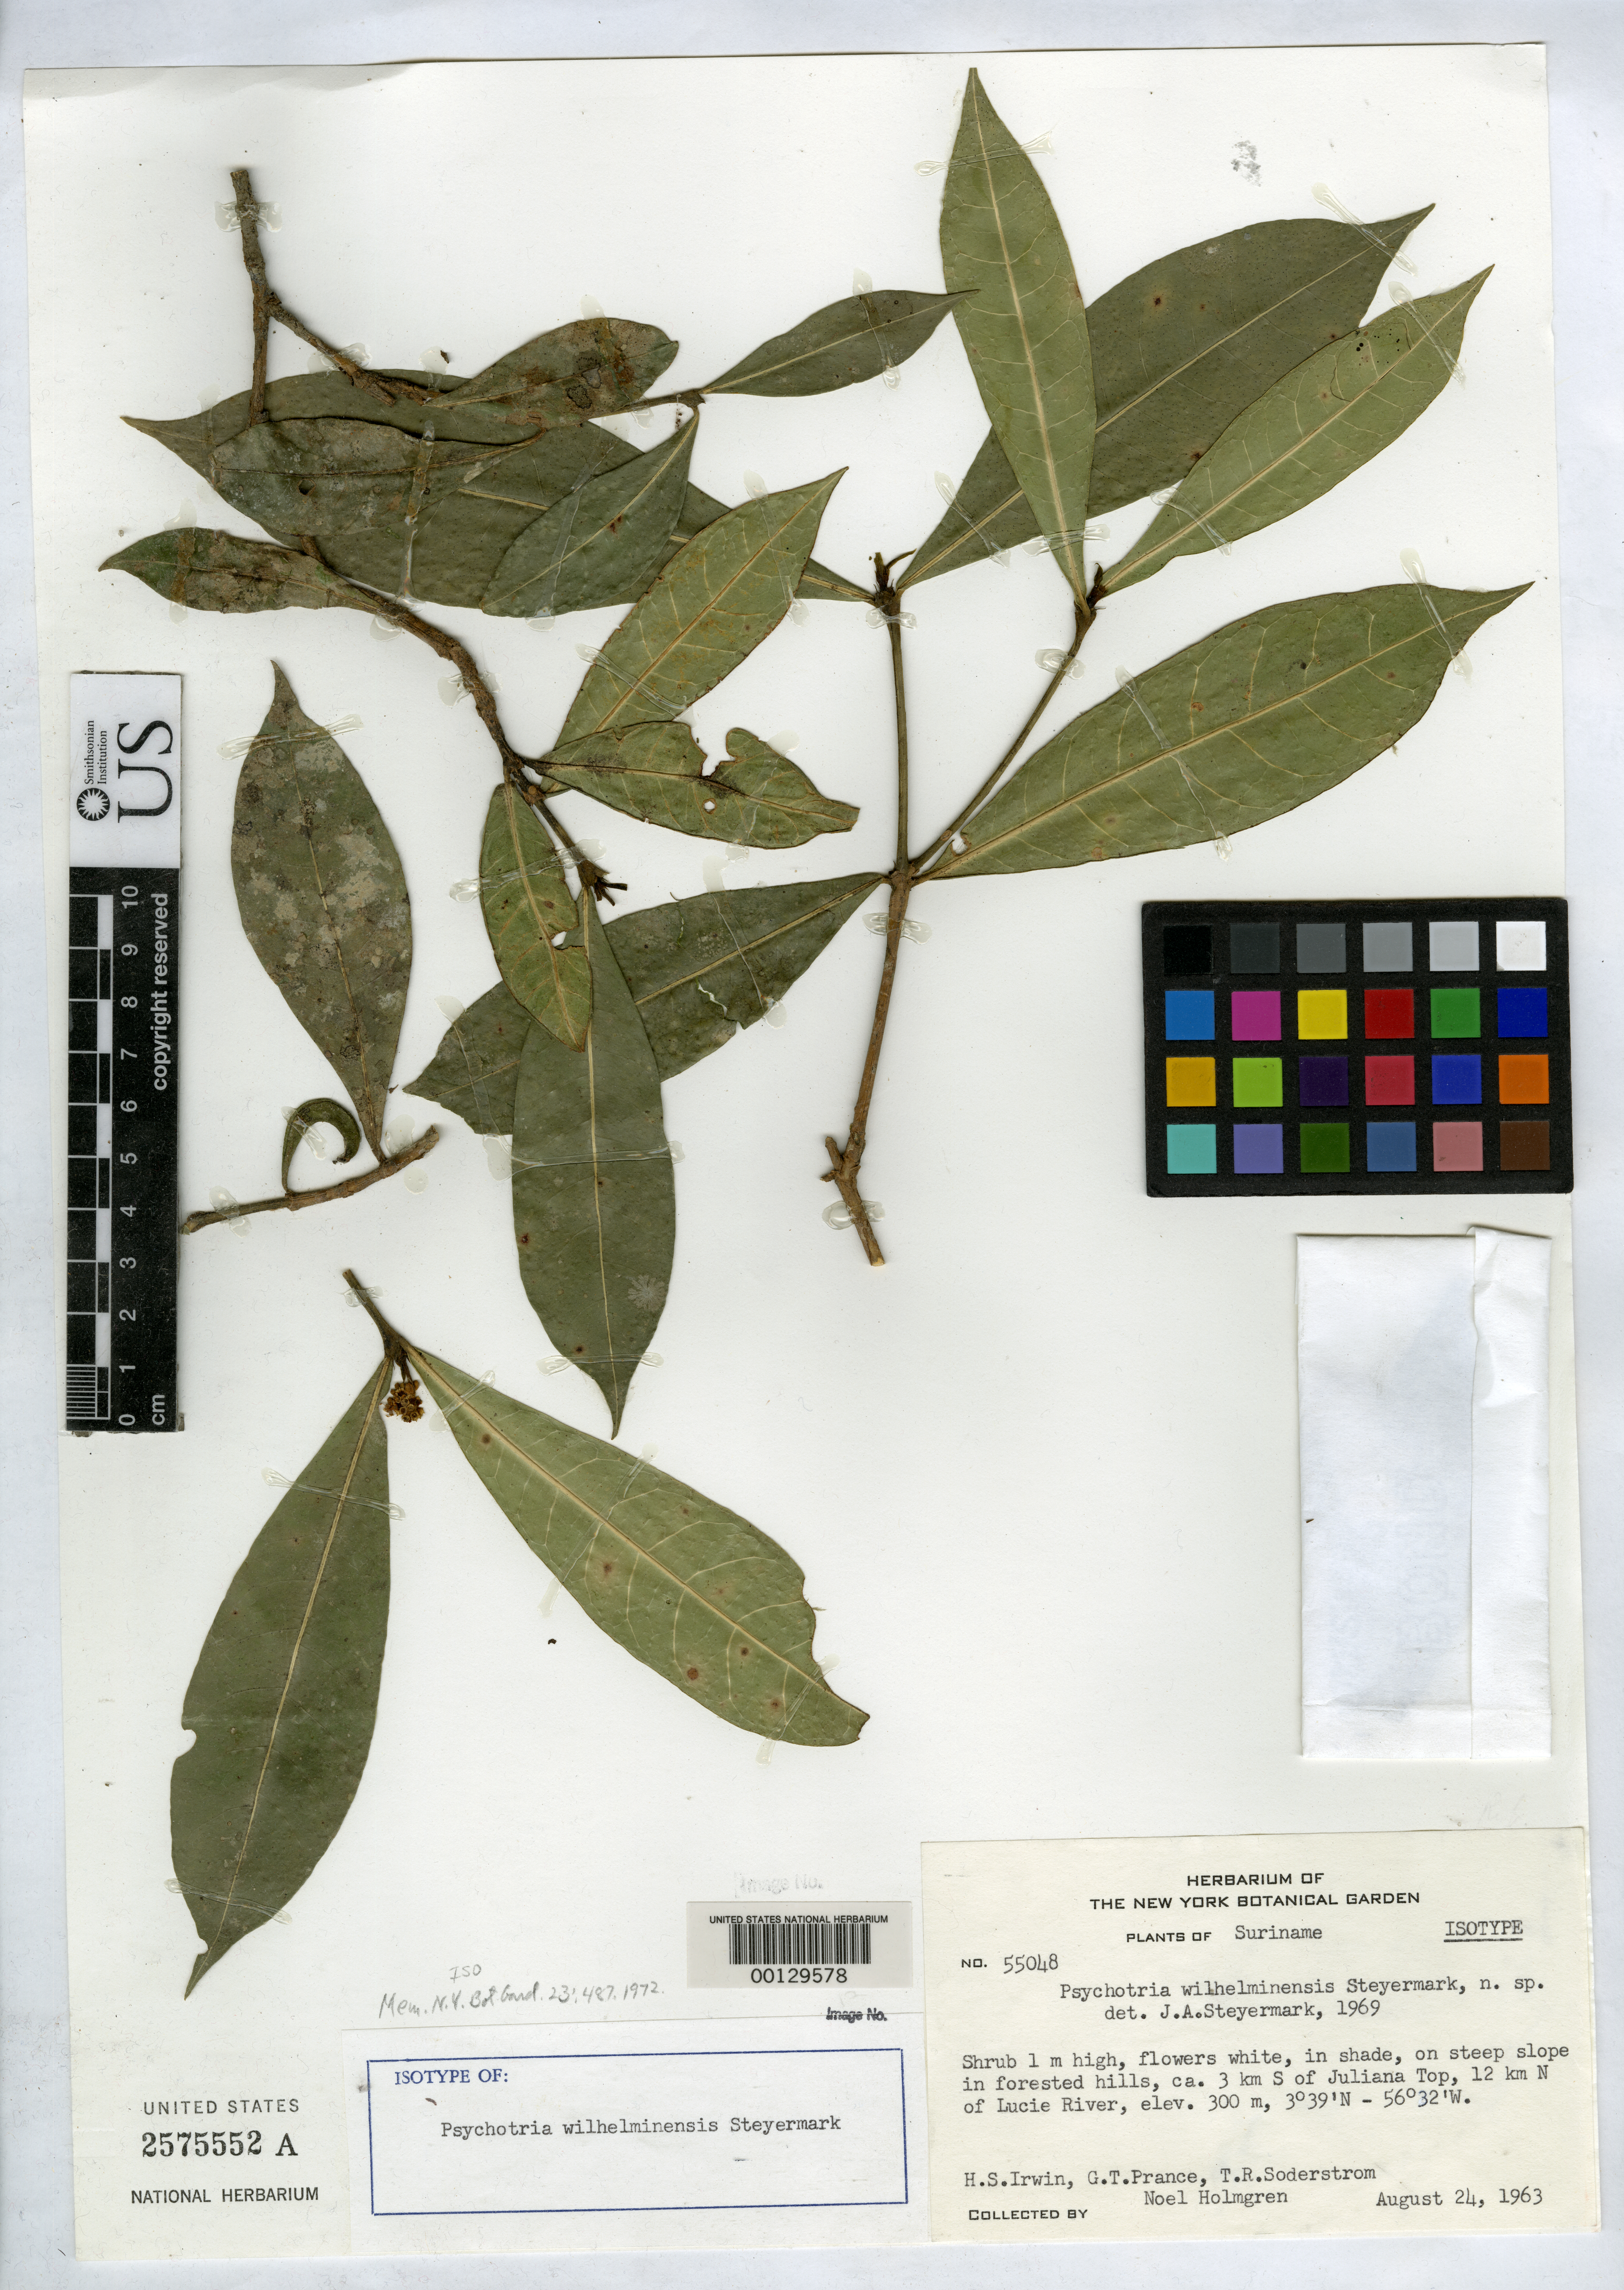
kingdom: Plantae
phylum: Tracheophyta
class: Magnoliopsida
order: Gentianales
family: Rubiaceae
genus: Psychotria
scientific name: Psychotria wilhelminensis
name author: Steyerm.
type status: Isotype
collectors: H. Irwin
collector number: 55048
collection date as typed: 24 Aug 1963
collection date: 1963-08-24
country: Suriname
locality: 3 km. S of Juliana top.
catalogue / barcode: US 2575552A